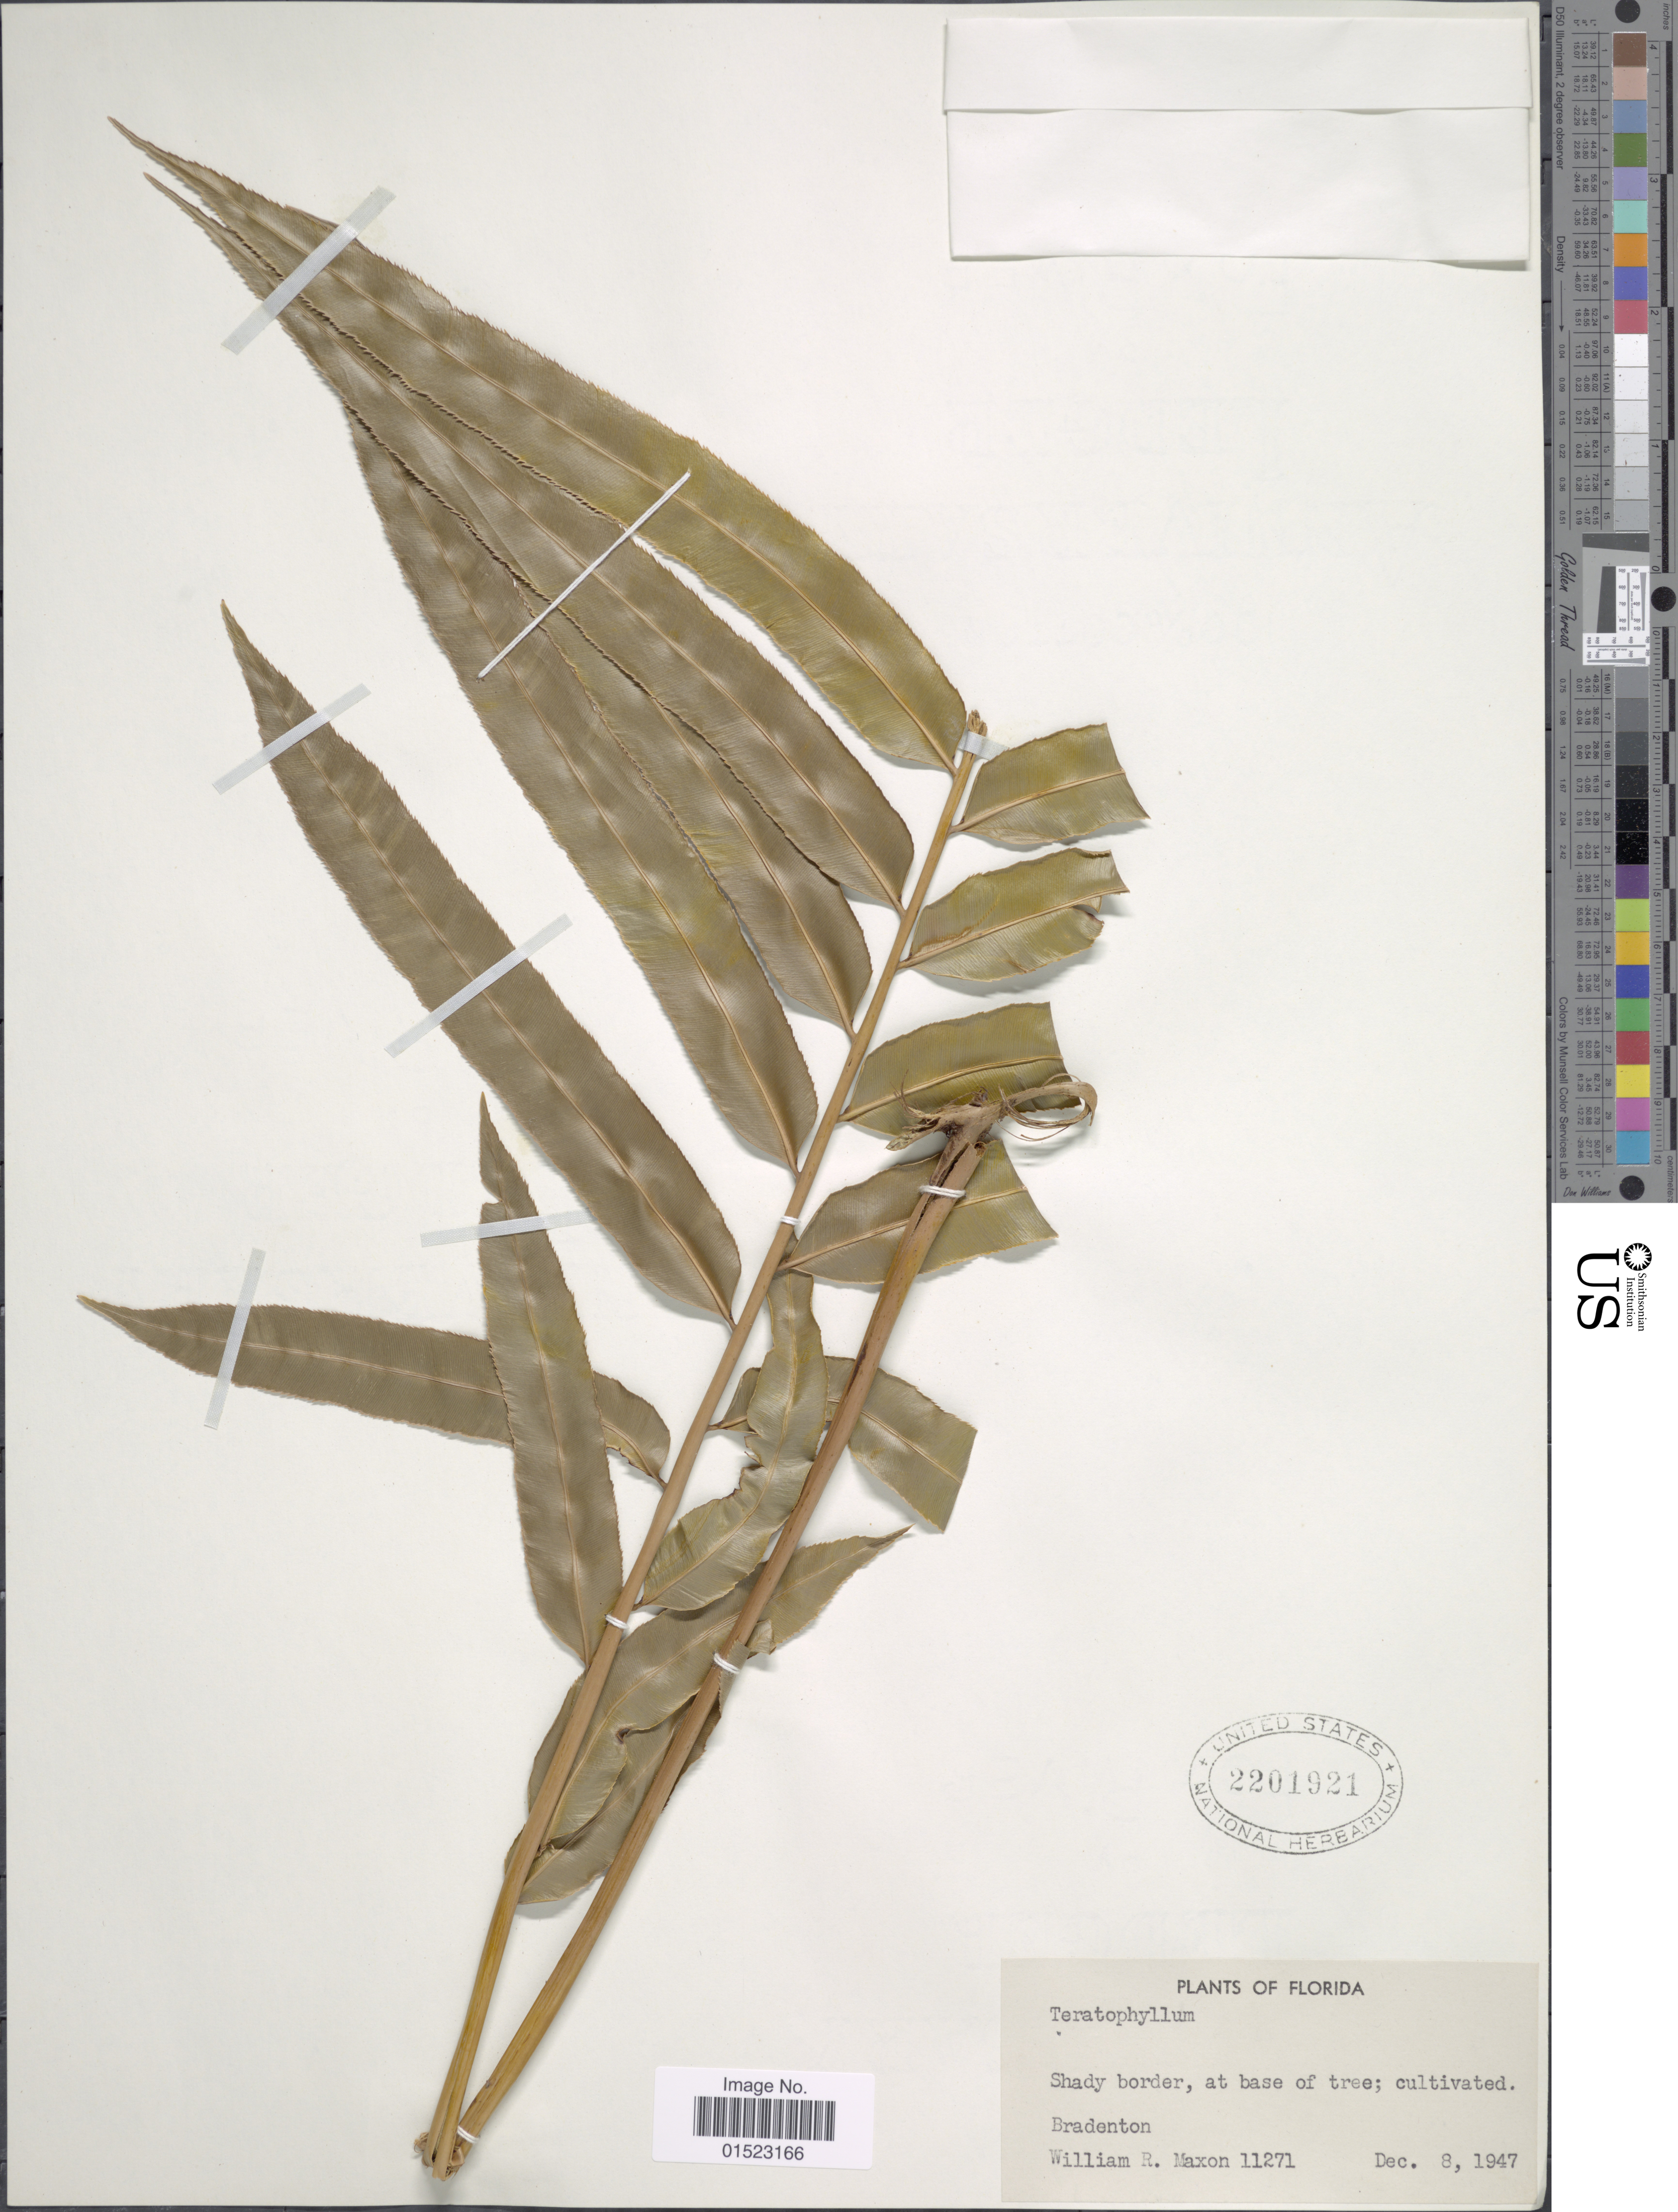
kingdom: Plantae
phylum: Tracheophyta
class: Polypodiopsida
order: Polypodiales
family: Blechnaceae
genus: Stenochlaena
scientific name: Stenochlaena tenuifolia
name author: (Desv.) T. Moore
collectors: W. R. Maxon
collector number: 11271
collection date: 1947-12-08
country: United States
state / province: Florida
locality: Shady border, at base of tree, Bradenton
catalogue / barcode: US 2201921